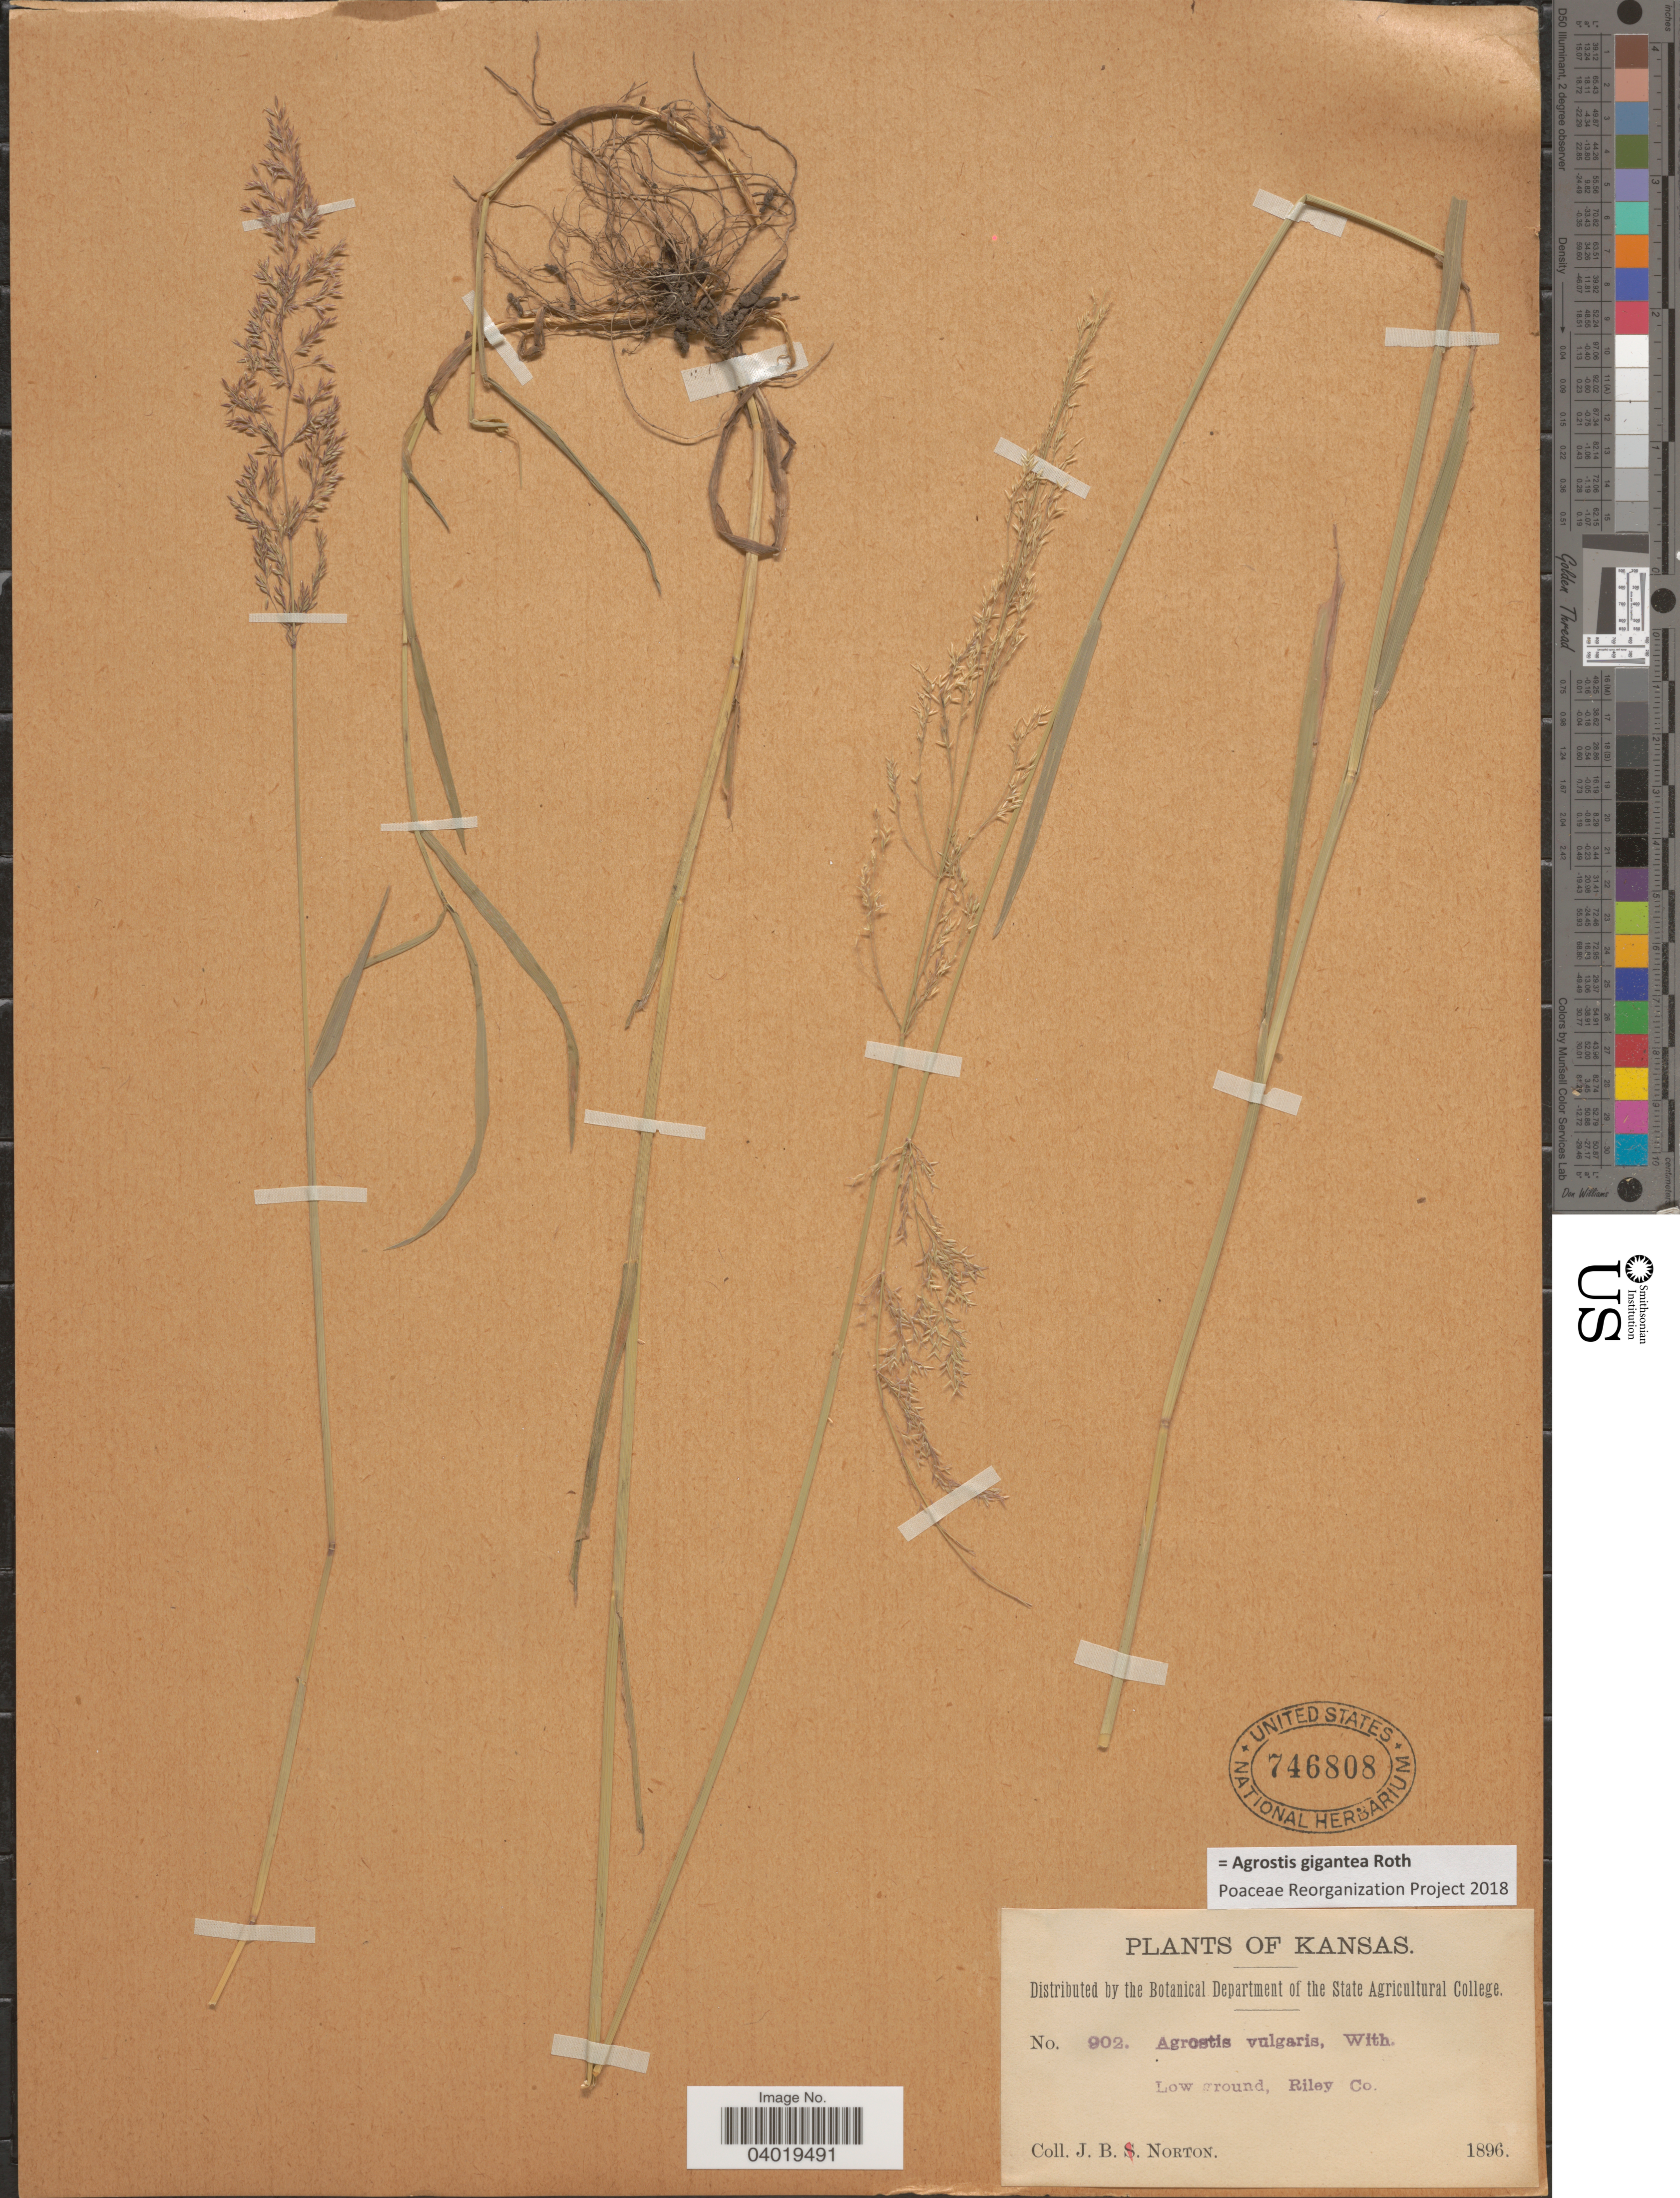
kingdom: Plantae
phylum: Tracheophyta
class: Liliopsida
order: Poales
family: Poaceae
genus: Agrostis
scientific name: Agrostis gigantea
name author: Roth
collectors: J. B. Norton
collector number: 902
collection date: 1896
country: United States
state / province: Kansas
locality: Low ground, Riley Co.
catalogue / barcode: US 746808